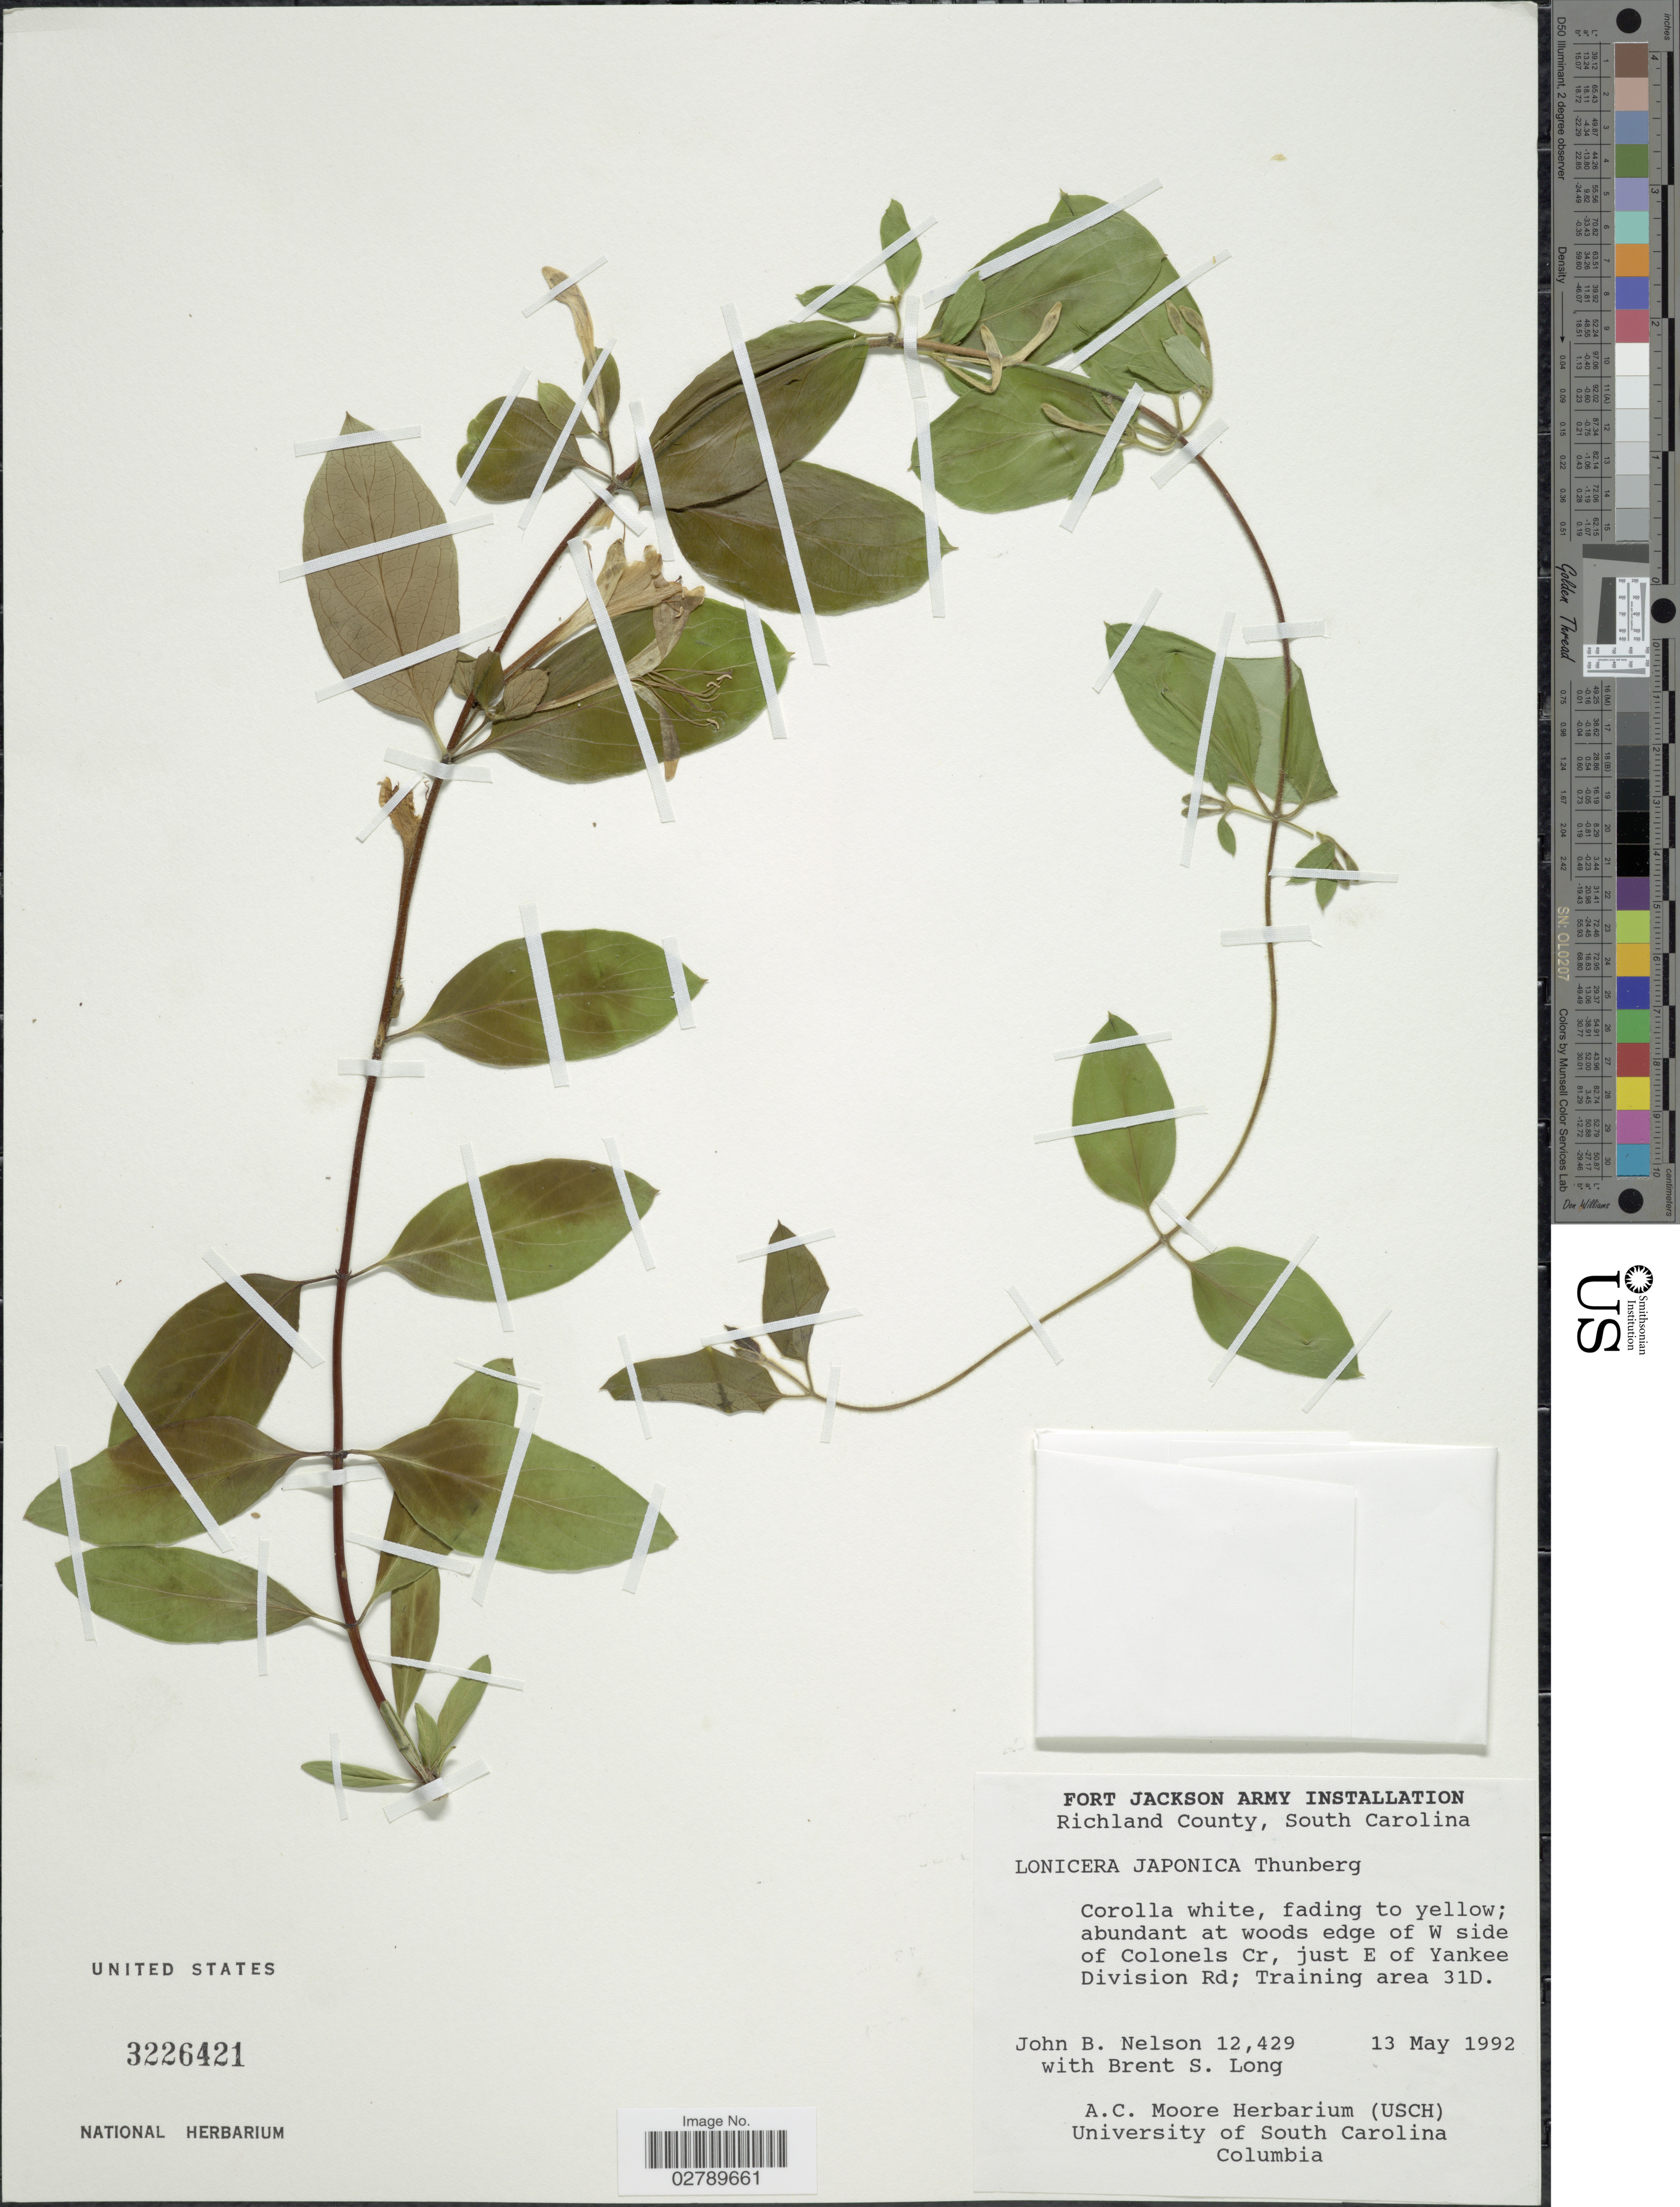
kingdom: Plantae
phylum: Tracheophyta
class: Magnoliopsida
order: Dipsacales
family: Caprifoliaceae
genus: Lonicera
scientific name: Lonicera japonica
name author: Thunb.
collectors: J. B. Nelson & B. Long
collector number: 12429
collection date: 1992-05-13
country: United States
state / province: South Carolina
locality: Richland County. Abundant at woods edge of W side of Colonels Cr, just E of Yankee Division Rd; Training area 31D.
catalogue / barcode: US 3226421